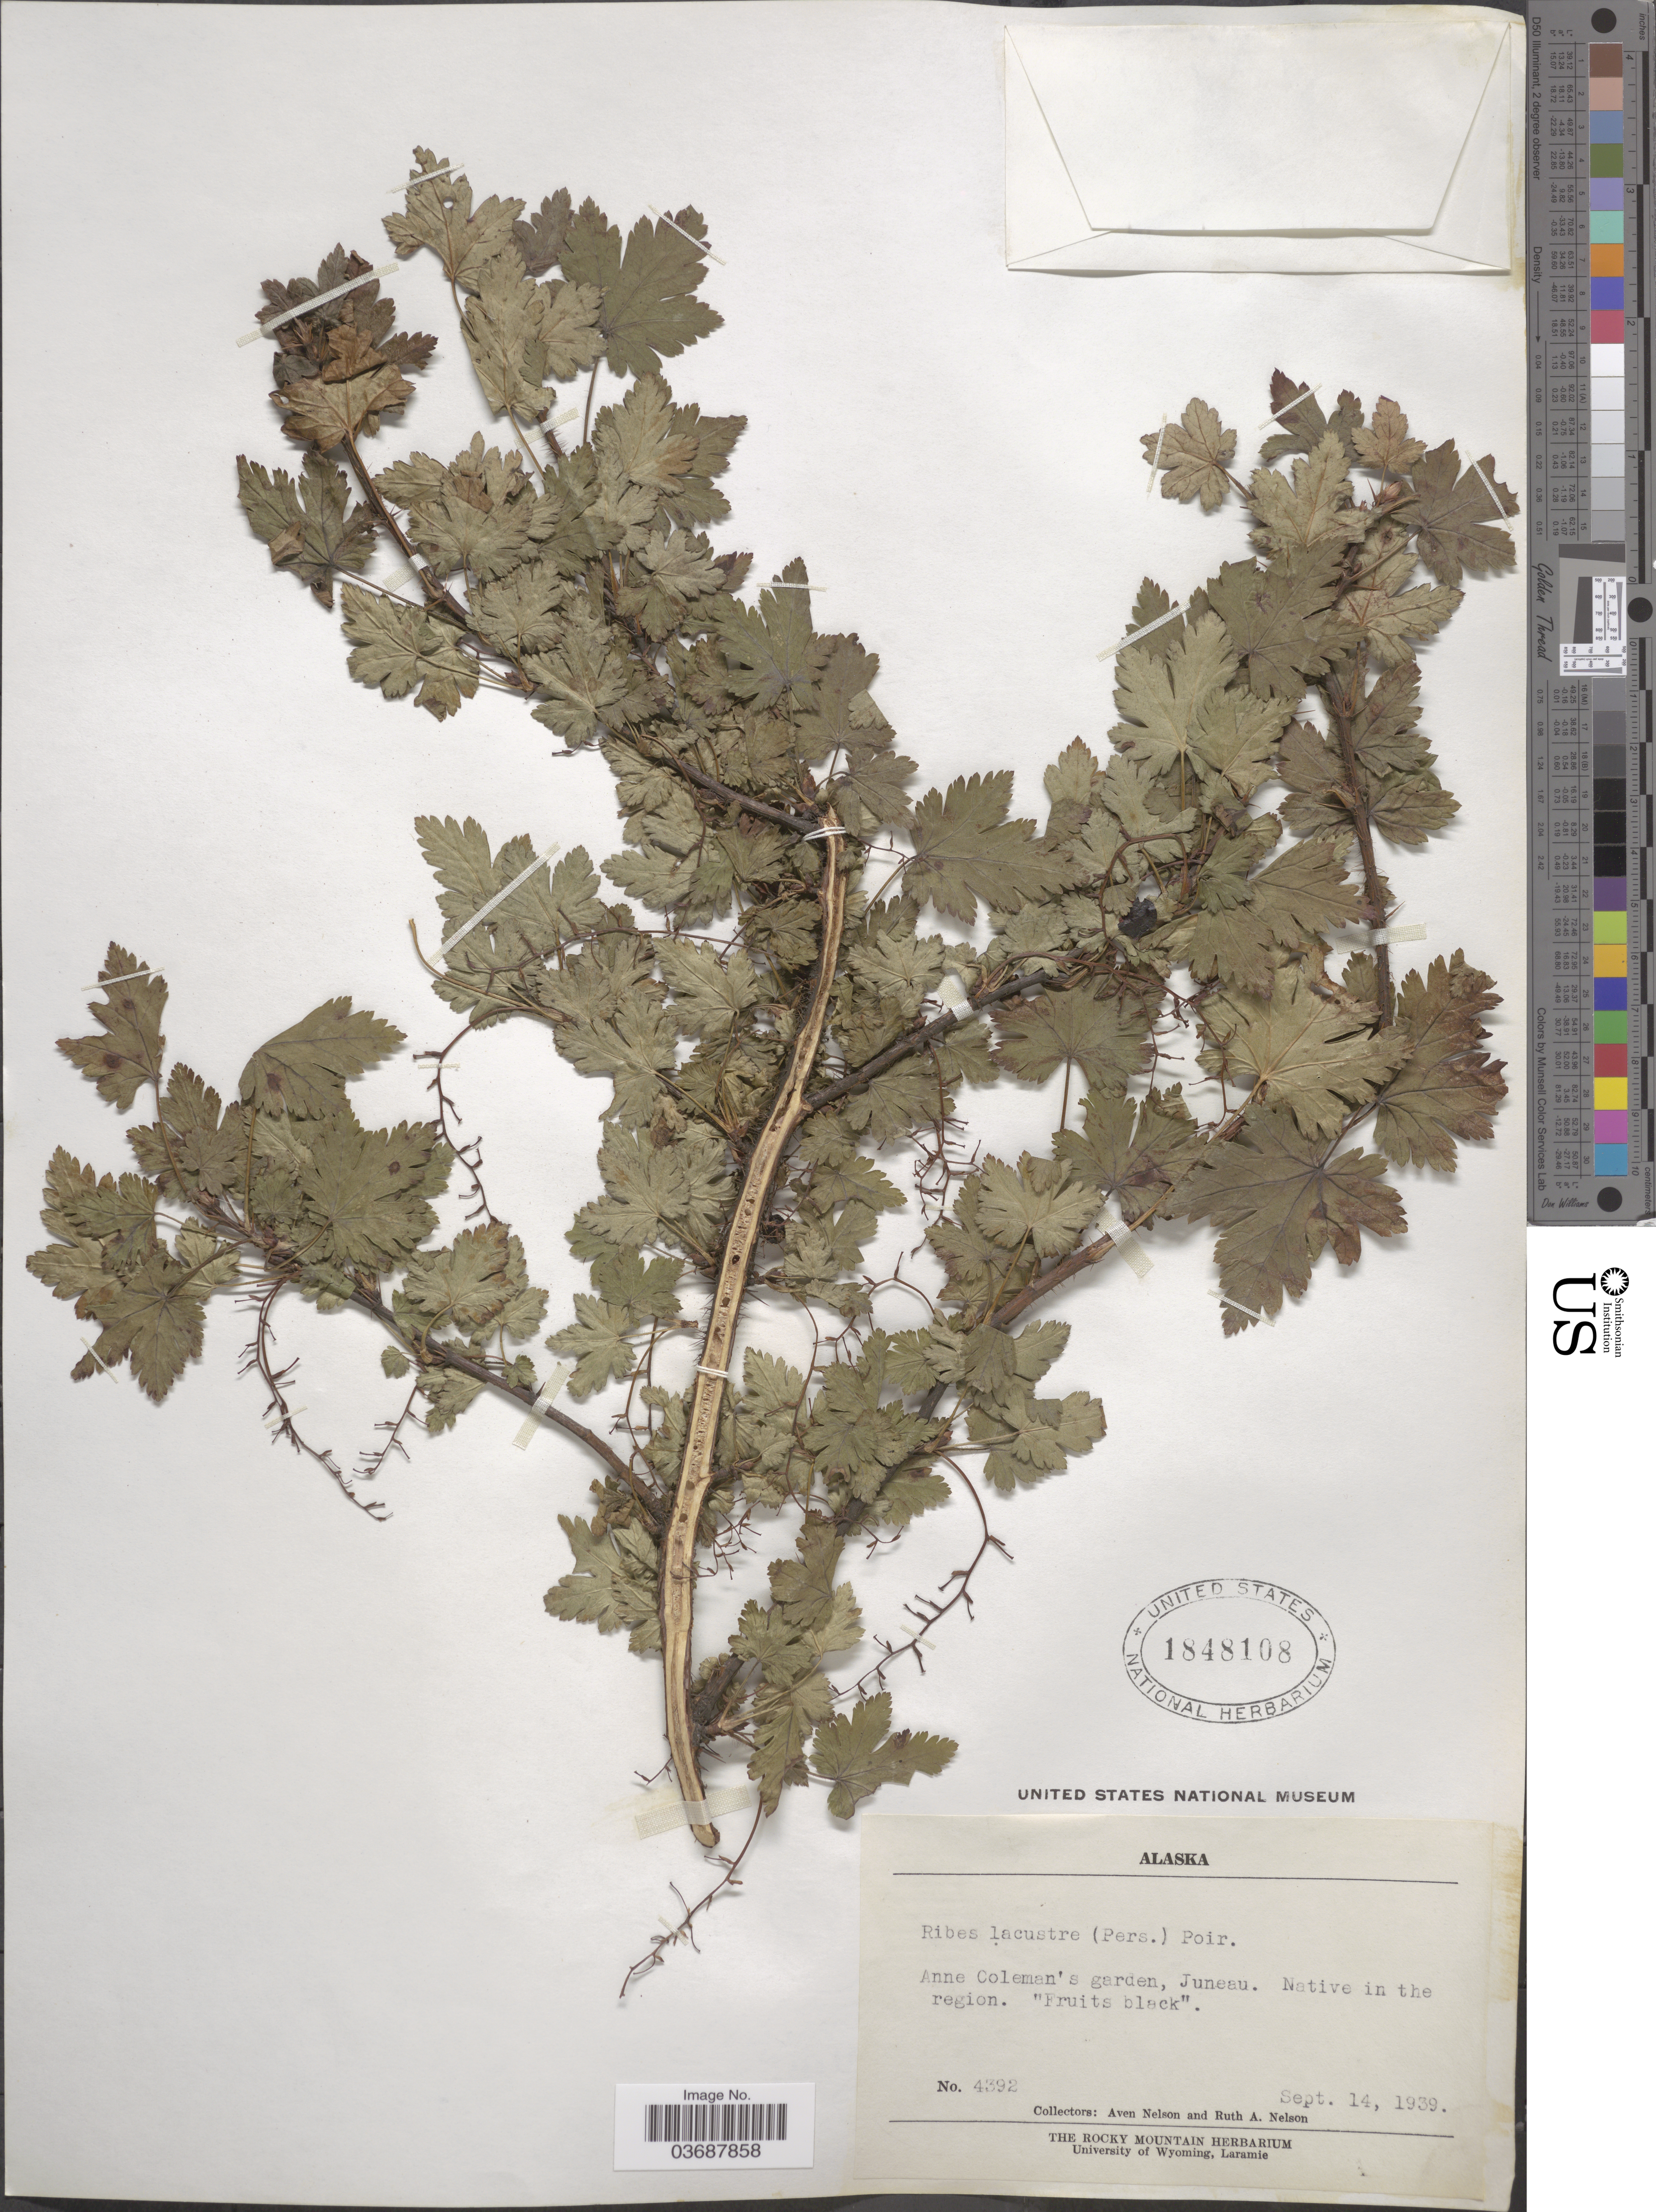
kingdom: Plantae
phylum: Tracheophyta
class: Magnoliopsida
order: Saxifragales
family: Grossulariaceae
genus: Ribes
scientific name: Ribes lacustre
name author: (Pers.) Poir.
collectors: A. Nelson & R. A. Nelson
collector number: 4392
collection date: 1939-09-14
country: United States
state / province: Alaska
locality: Anne Coleman's garden, Juneau. Native in the region.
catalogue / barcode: US 1848108